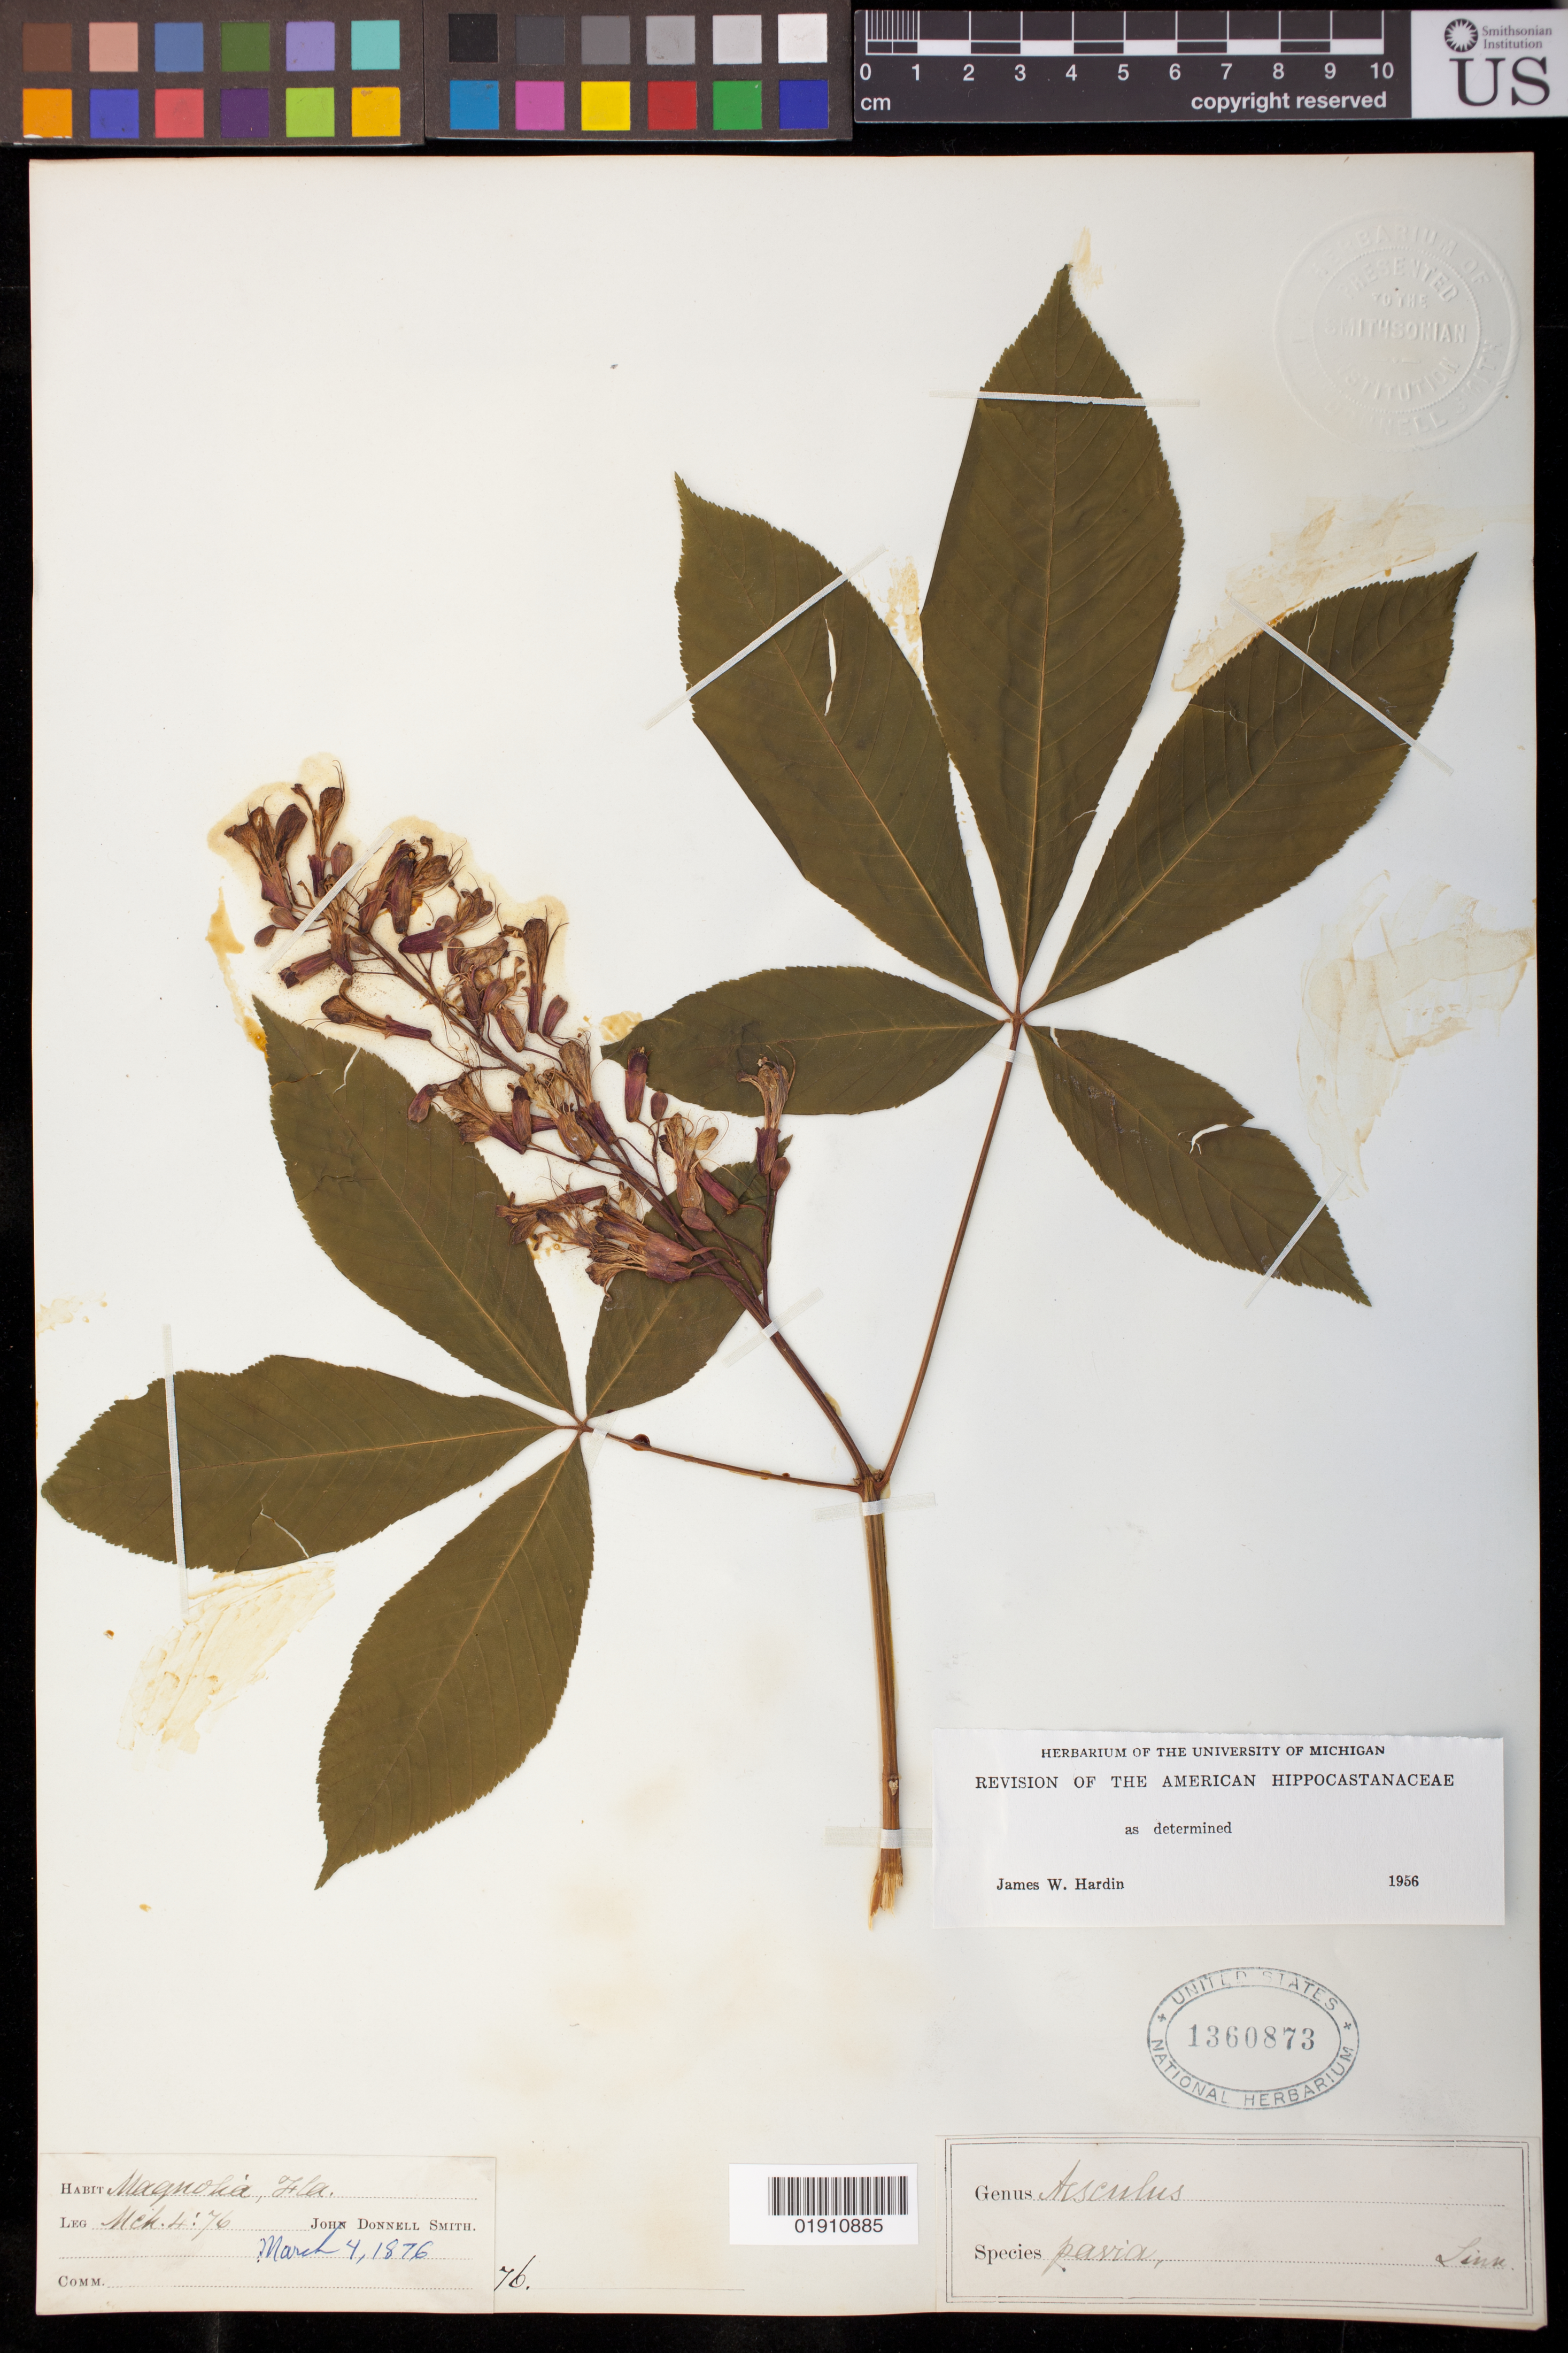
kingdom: Plantae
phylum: Tracheophyta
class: Magnoliopsida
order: Sapindales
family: Sapindaceae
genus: Aesculus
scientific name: Aesculus pavia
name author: L.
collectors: J. D. Smith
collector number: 76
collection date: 1876-03-04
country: United States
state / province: Florida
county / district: Wakulla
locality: Magnolia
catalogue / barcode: US 1360873